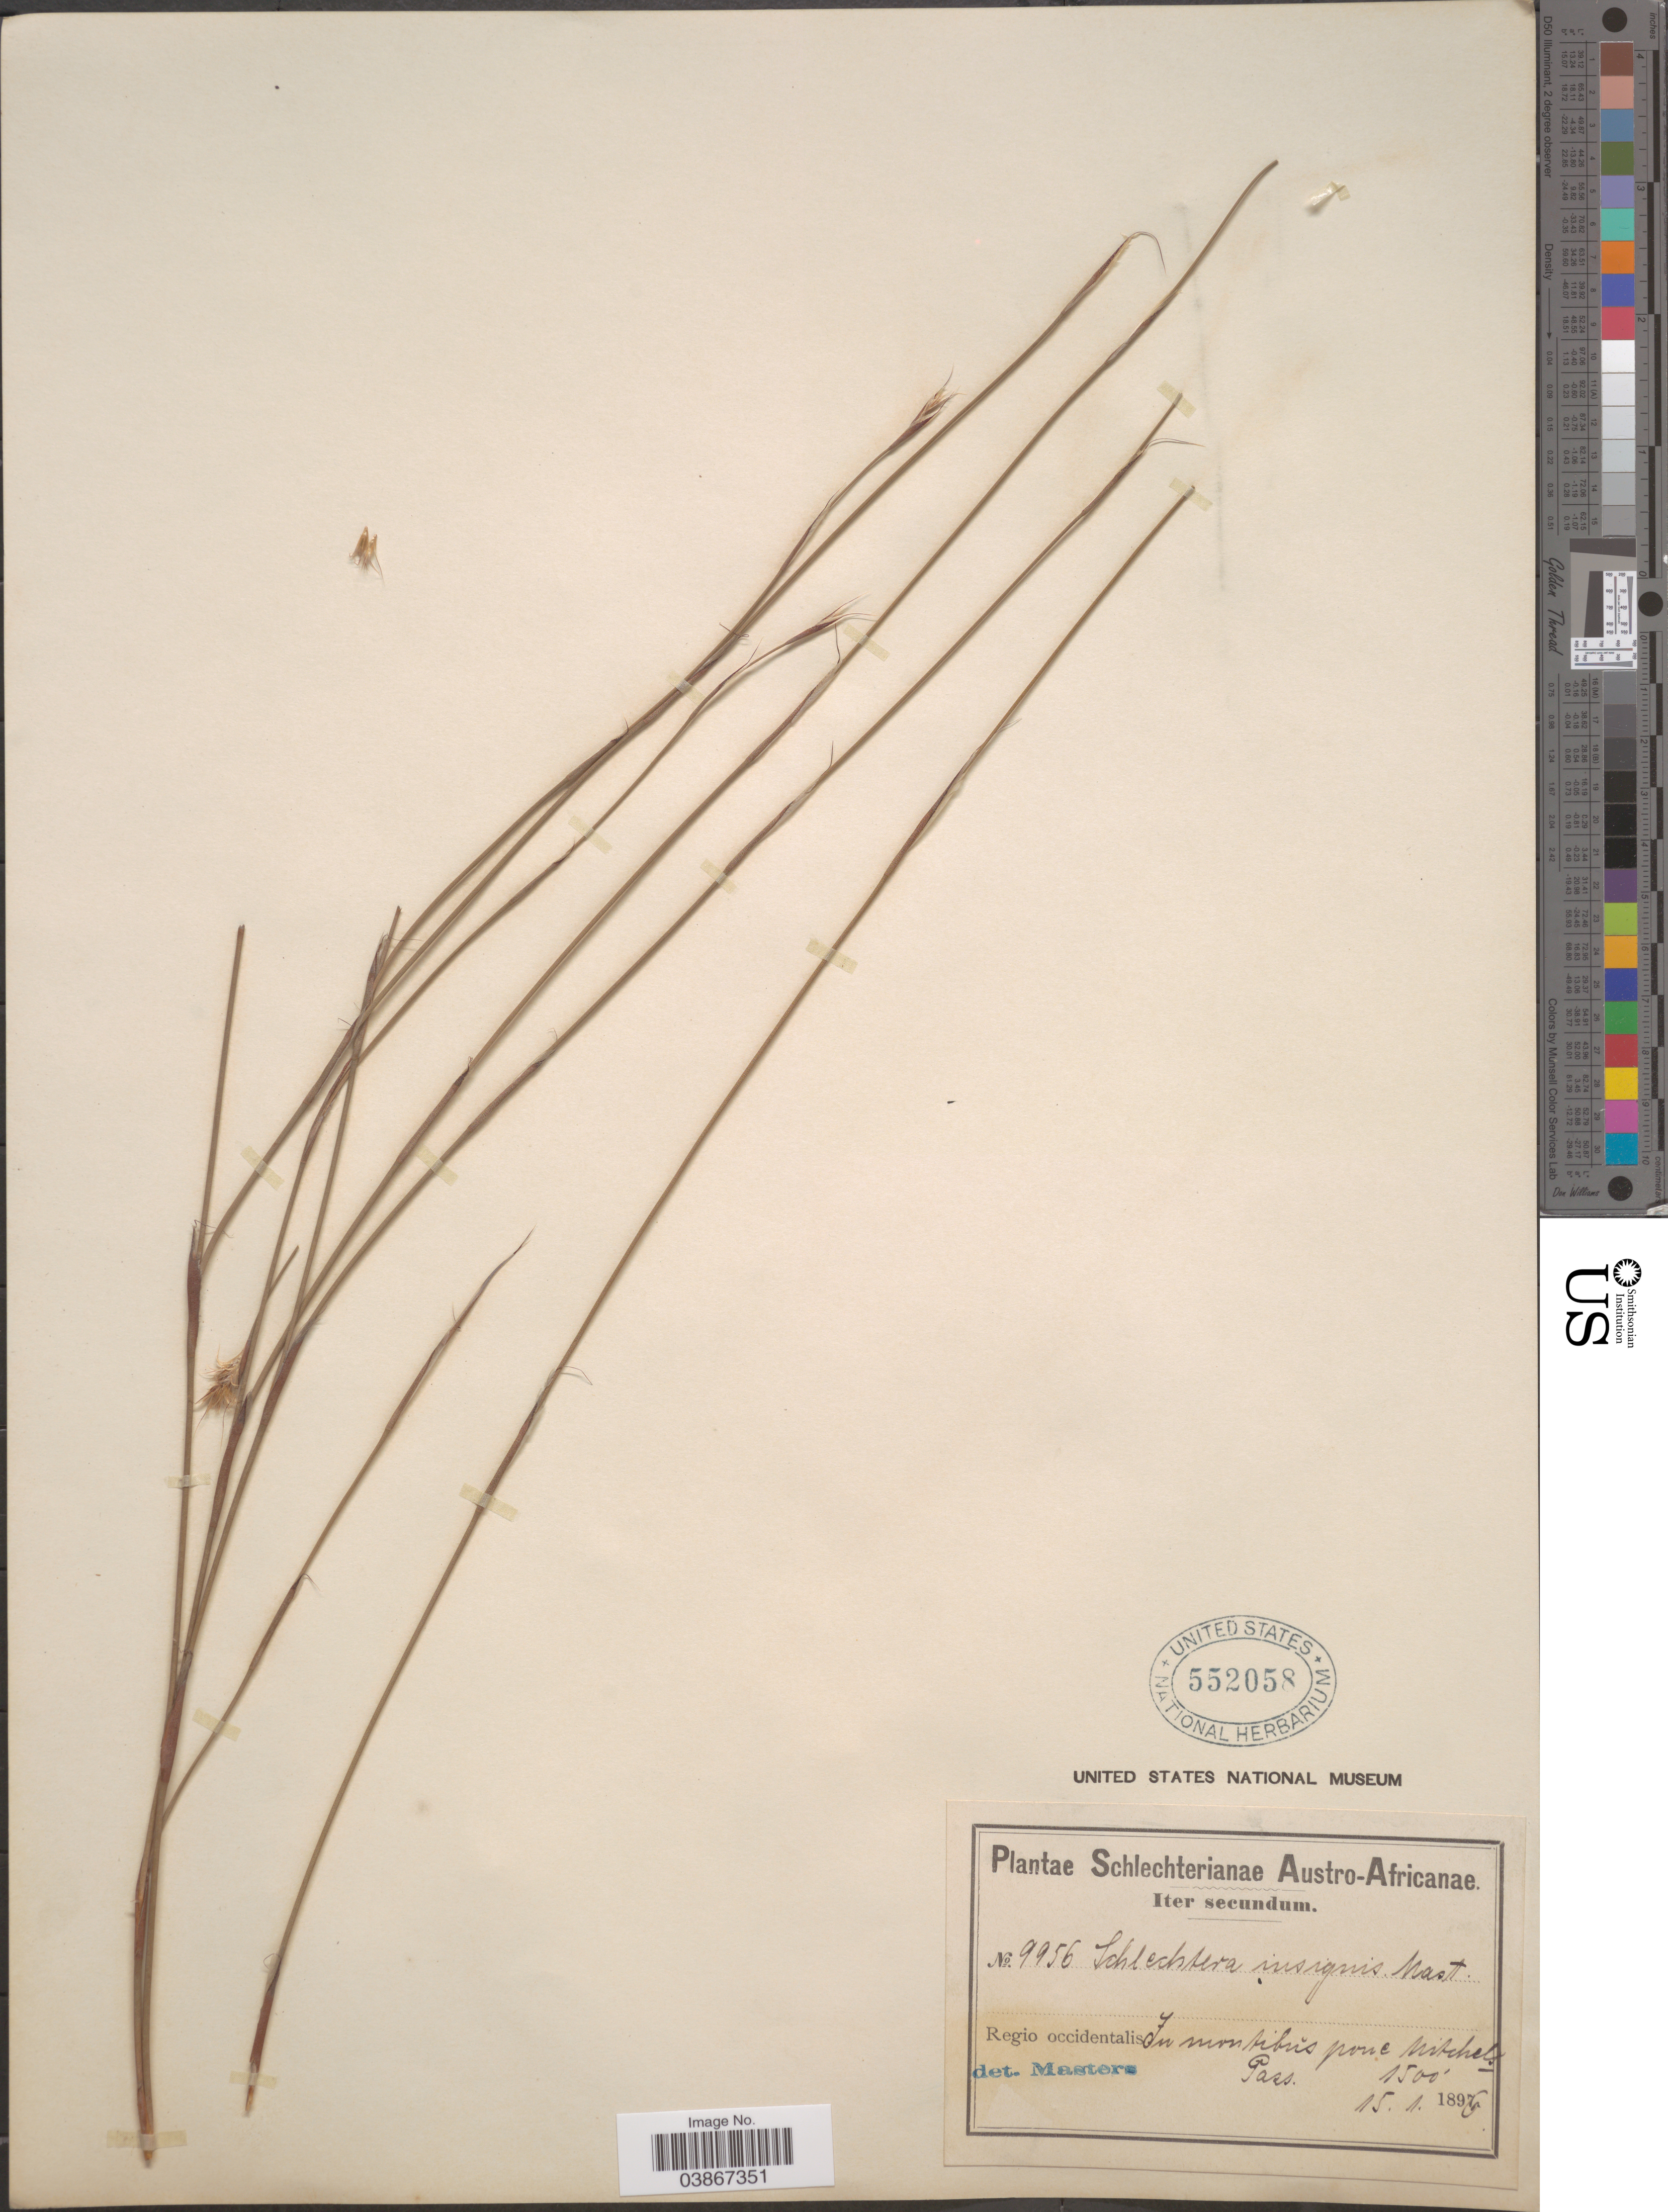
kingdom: Plantae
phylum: Tracheophyta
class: Liliopsida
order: Poales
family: Restionaceae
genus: Restio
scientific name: Restio sp.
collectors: Schlechter, --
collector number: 9956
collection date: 1896-01-15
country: South Africa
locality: Austro-Africanae. Regio occidentalis: In montibus pone Mitchels Pass.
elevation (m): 457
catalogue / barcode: US 552058